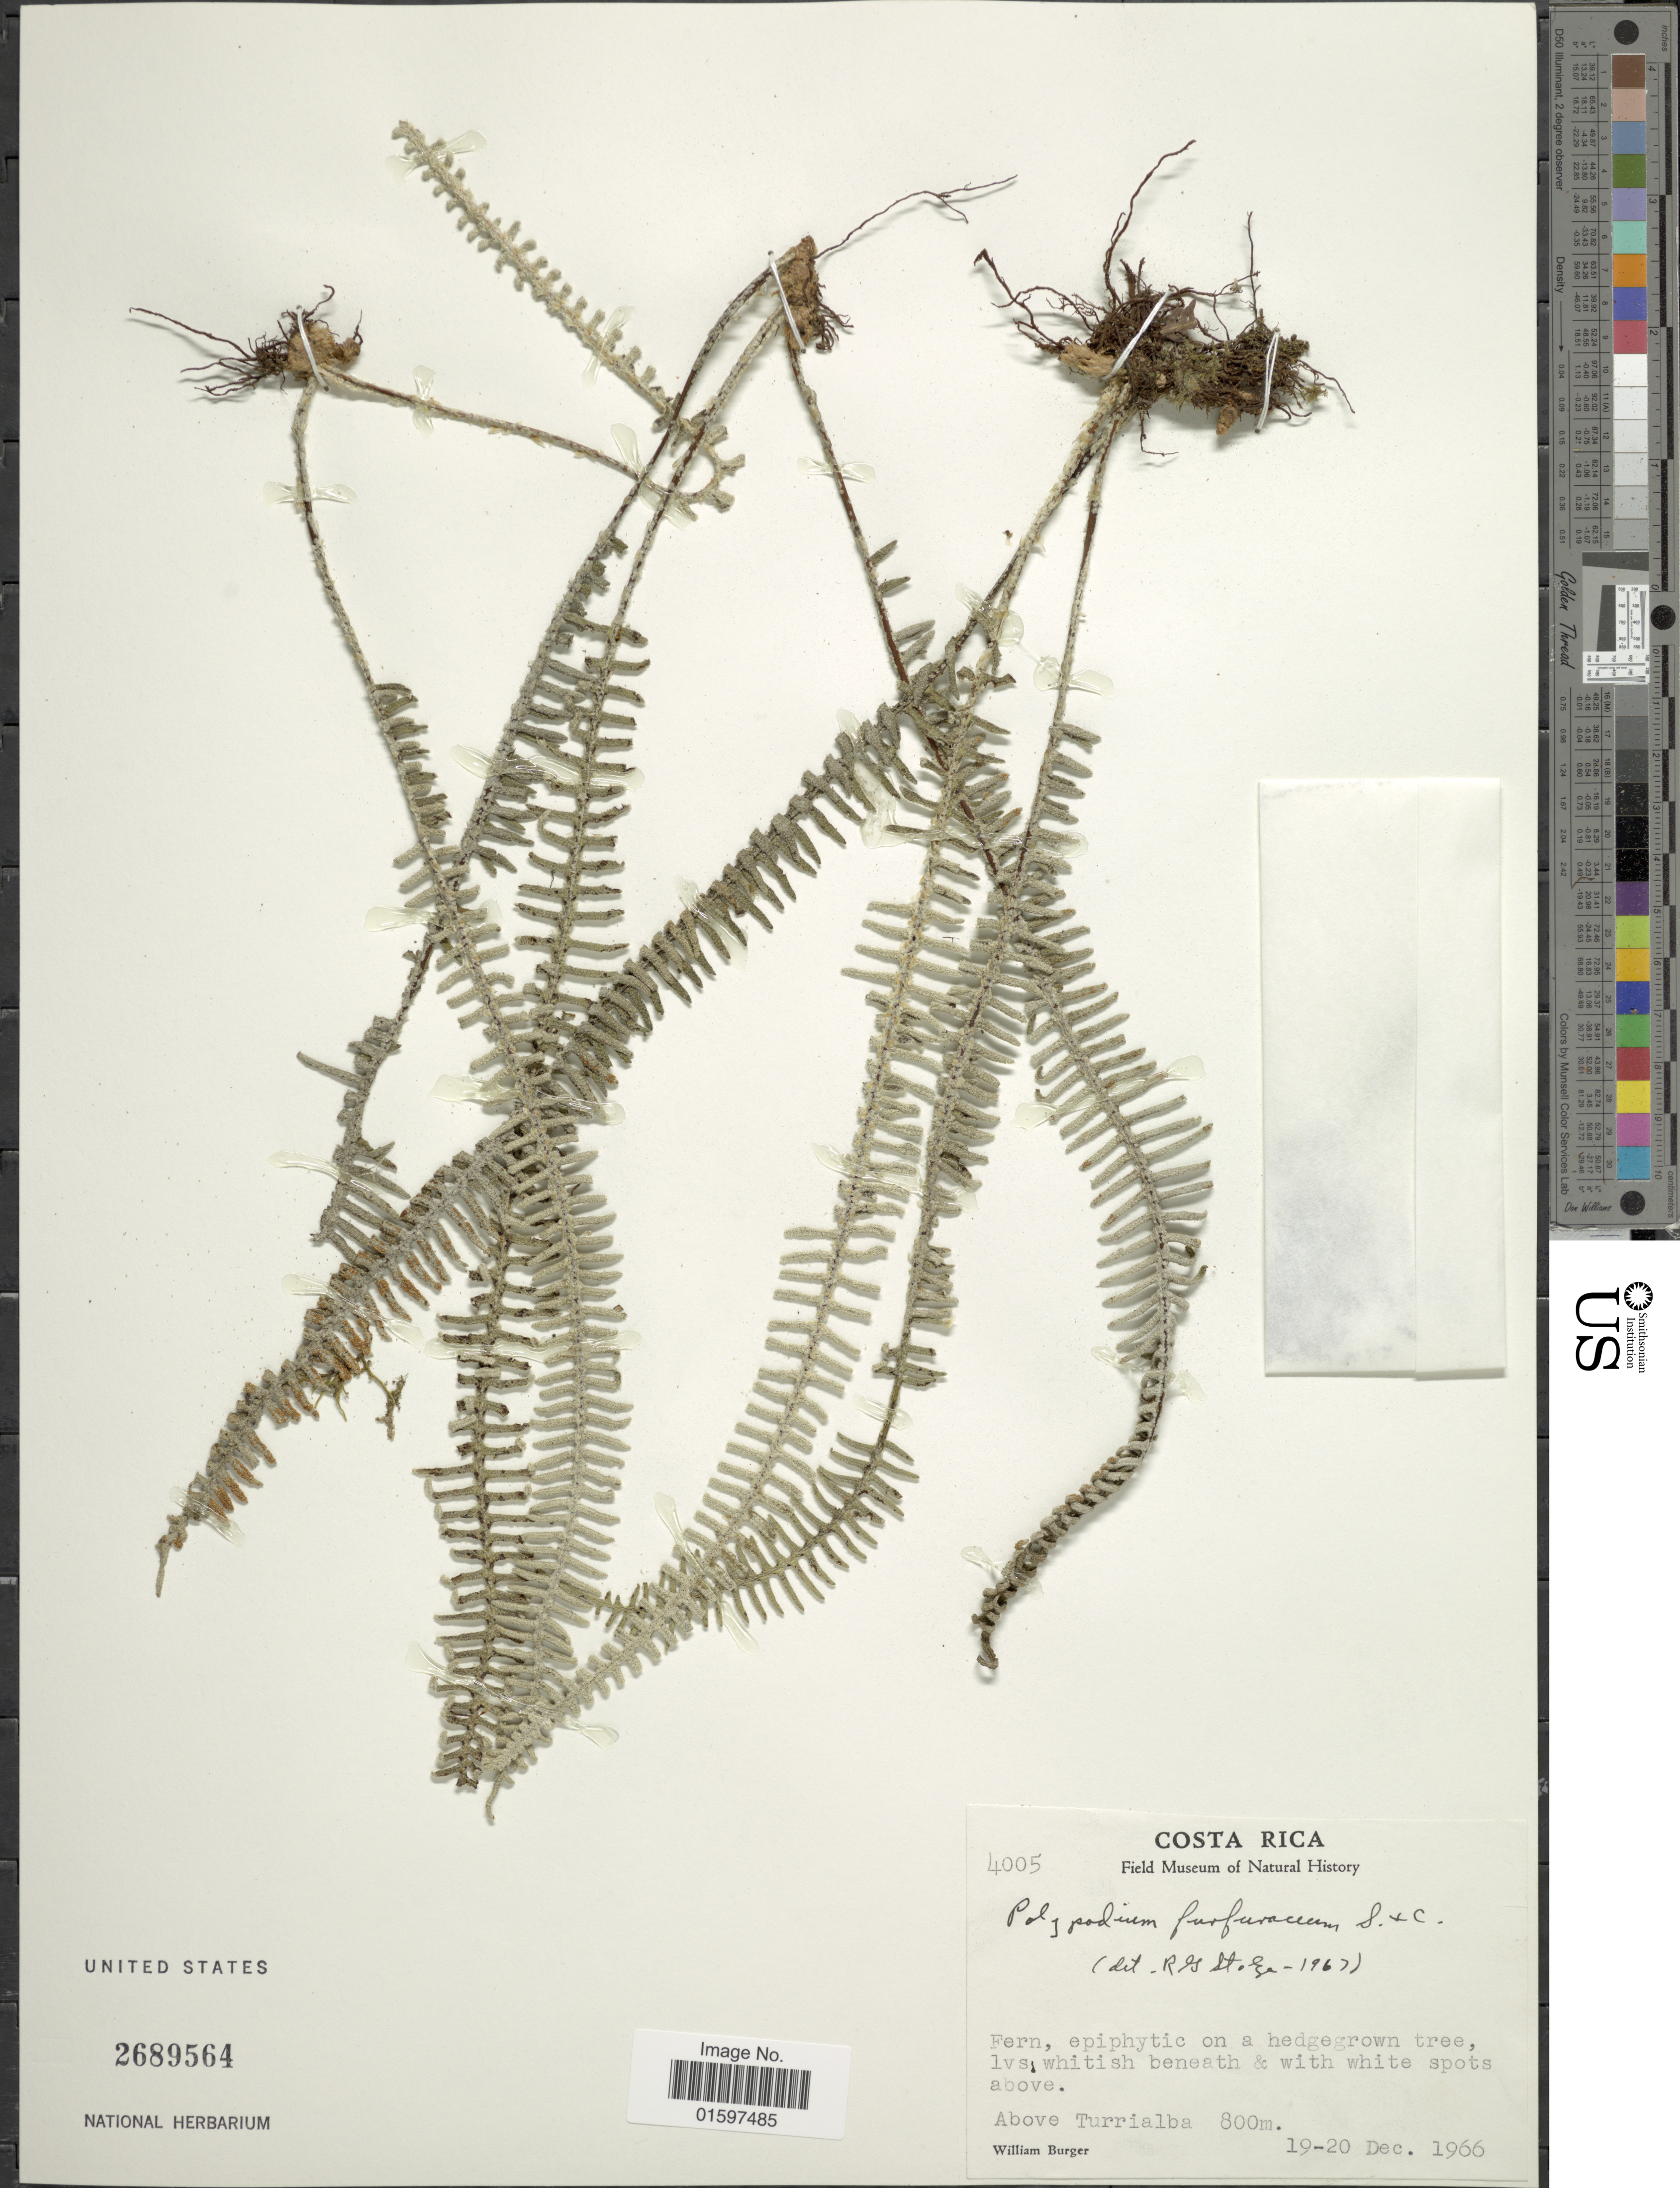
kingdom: Plantae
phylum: Tracheophyta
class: Polypodiopsida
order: Polypodiales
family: Polypodiaceae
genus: Pleopeltis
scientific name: Pleopeltis furfuracea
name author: (Schltdl. & Cham.) A.R. Sm. & Tejero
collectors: W. Burger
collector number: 4005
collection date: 1966-12-19/1966-12-20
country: Costa Rica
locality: Above Turrialba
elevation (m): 800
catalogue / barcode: US 2689564